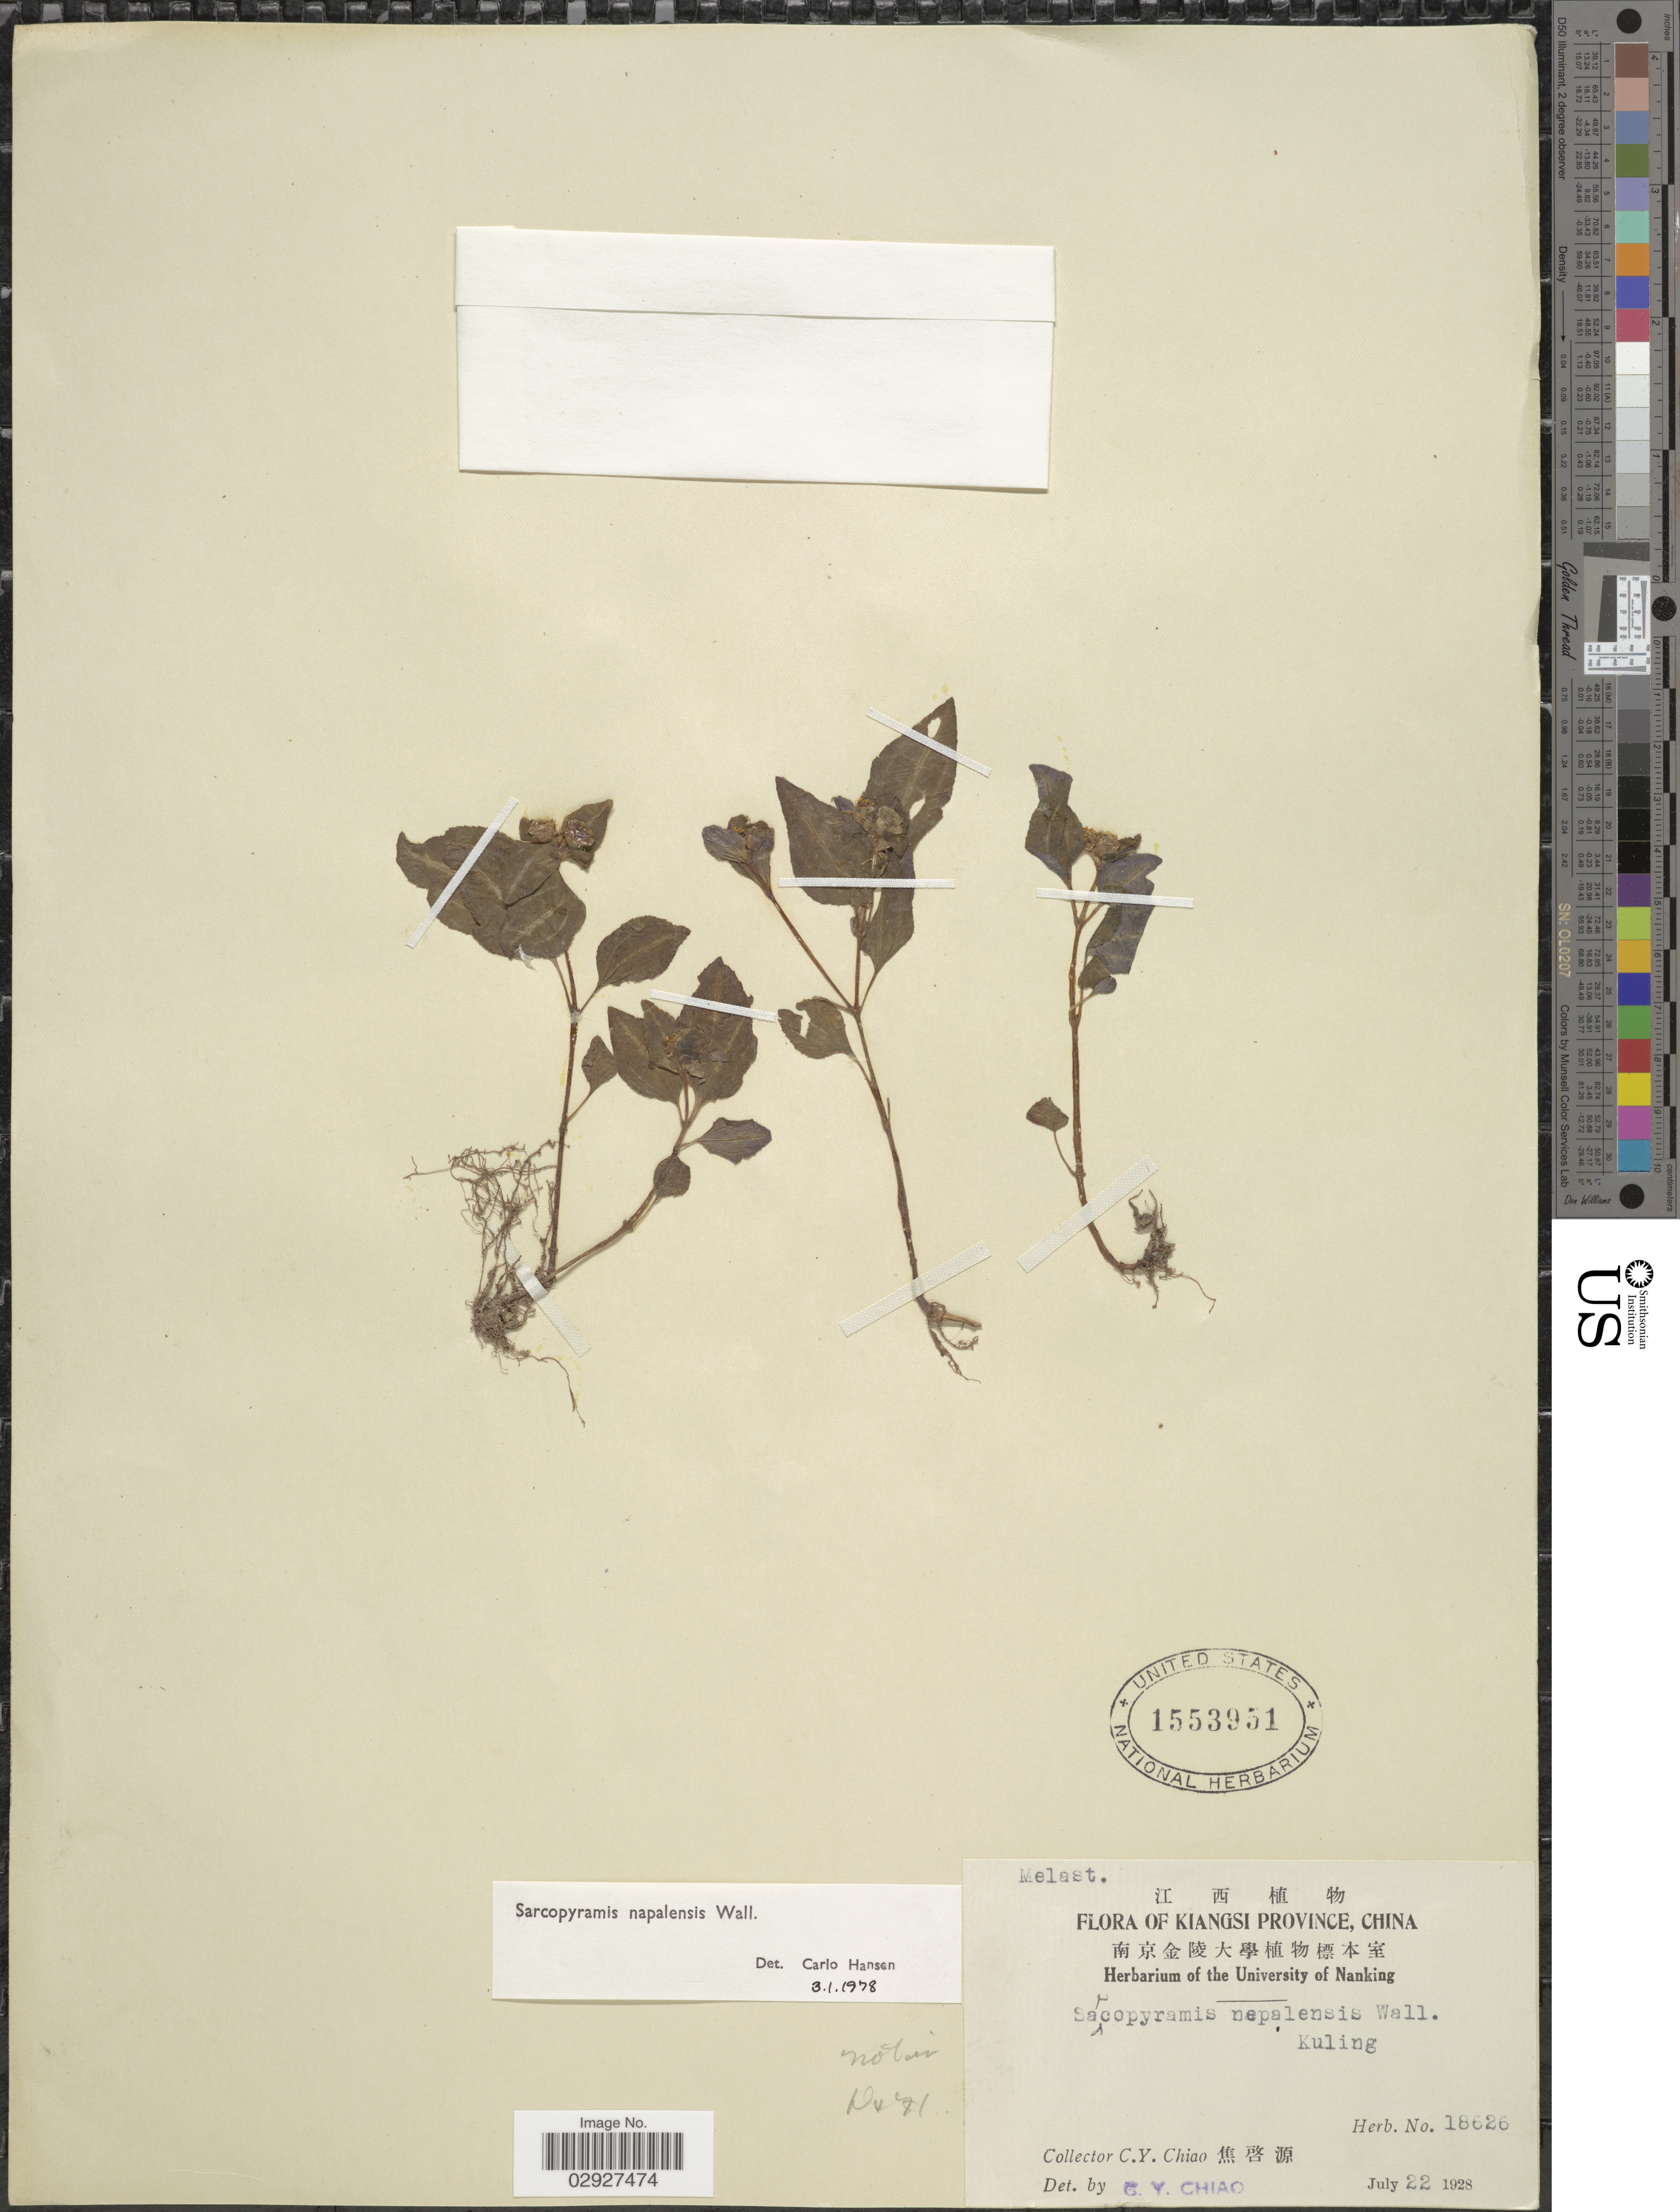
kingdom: Plantae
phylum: Tracheophyta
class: Magnoliopsida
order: Myrtales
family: Melastomataceae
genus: Sarcopyramis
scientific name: Sarcopyramis napalensis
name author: Wall.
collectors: C. Y. Chiao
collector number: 18626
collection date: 1928-07-22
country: China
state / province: Jiangxi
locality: Kiangsi Province. Kuling.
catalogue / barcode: US 1553951